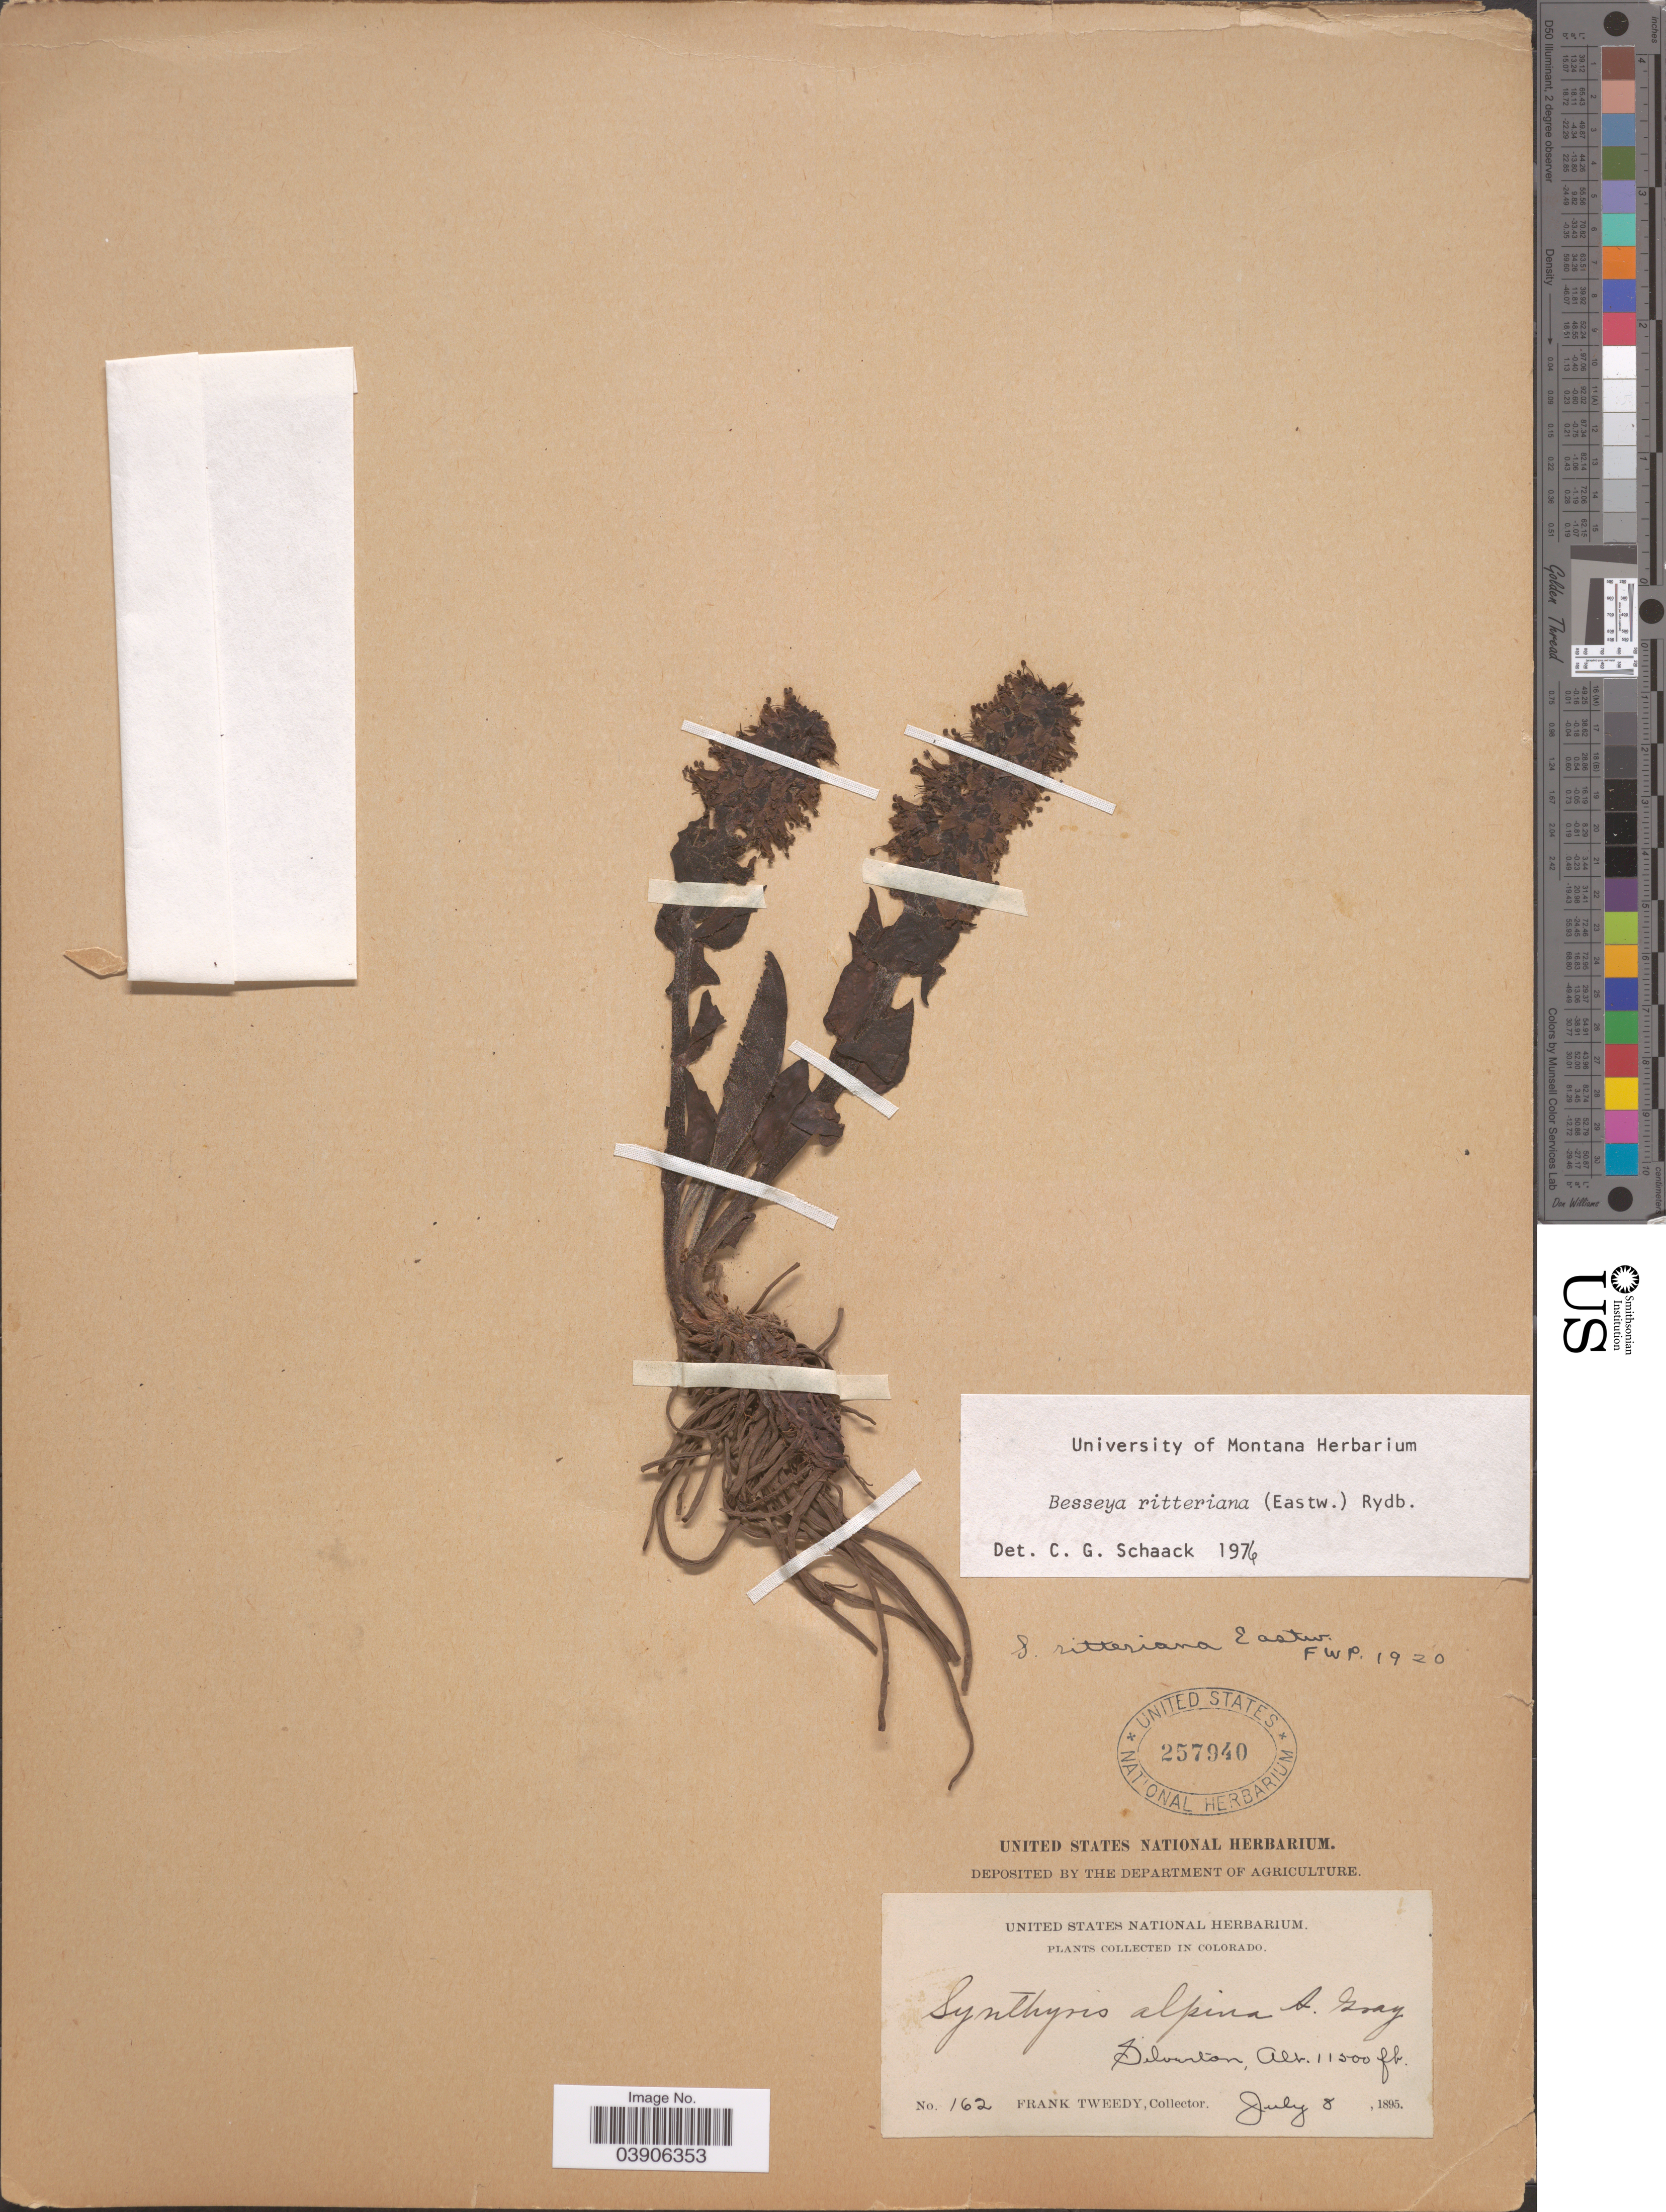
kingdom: Plantae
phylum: Tracheophyta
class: Magnoliopsida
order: Lamiales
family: Plantaginaceae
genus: Synthyris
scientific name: Synthyris ritteriana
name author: Eastw.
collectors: F. Tweedy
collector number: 162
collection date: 1895-07-08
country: United States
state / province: Colorado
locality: Silverton.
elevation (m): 3505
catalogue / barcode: US 257940